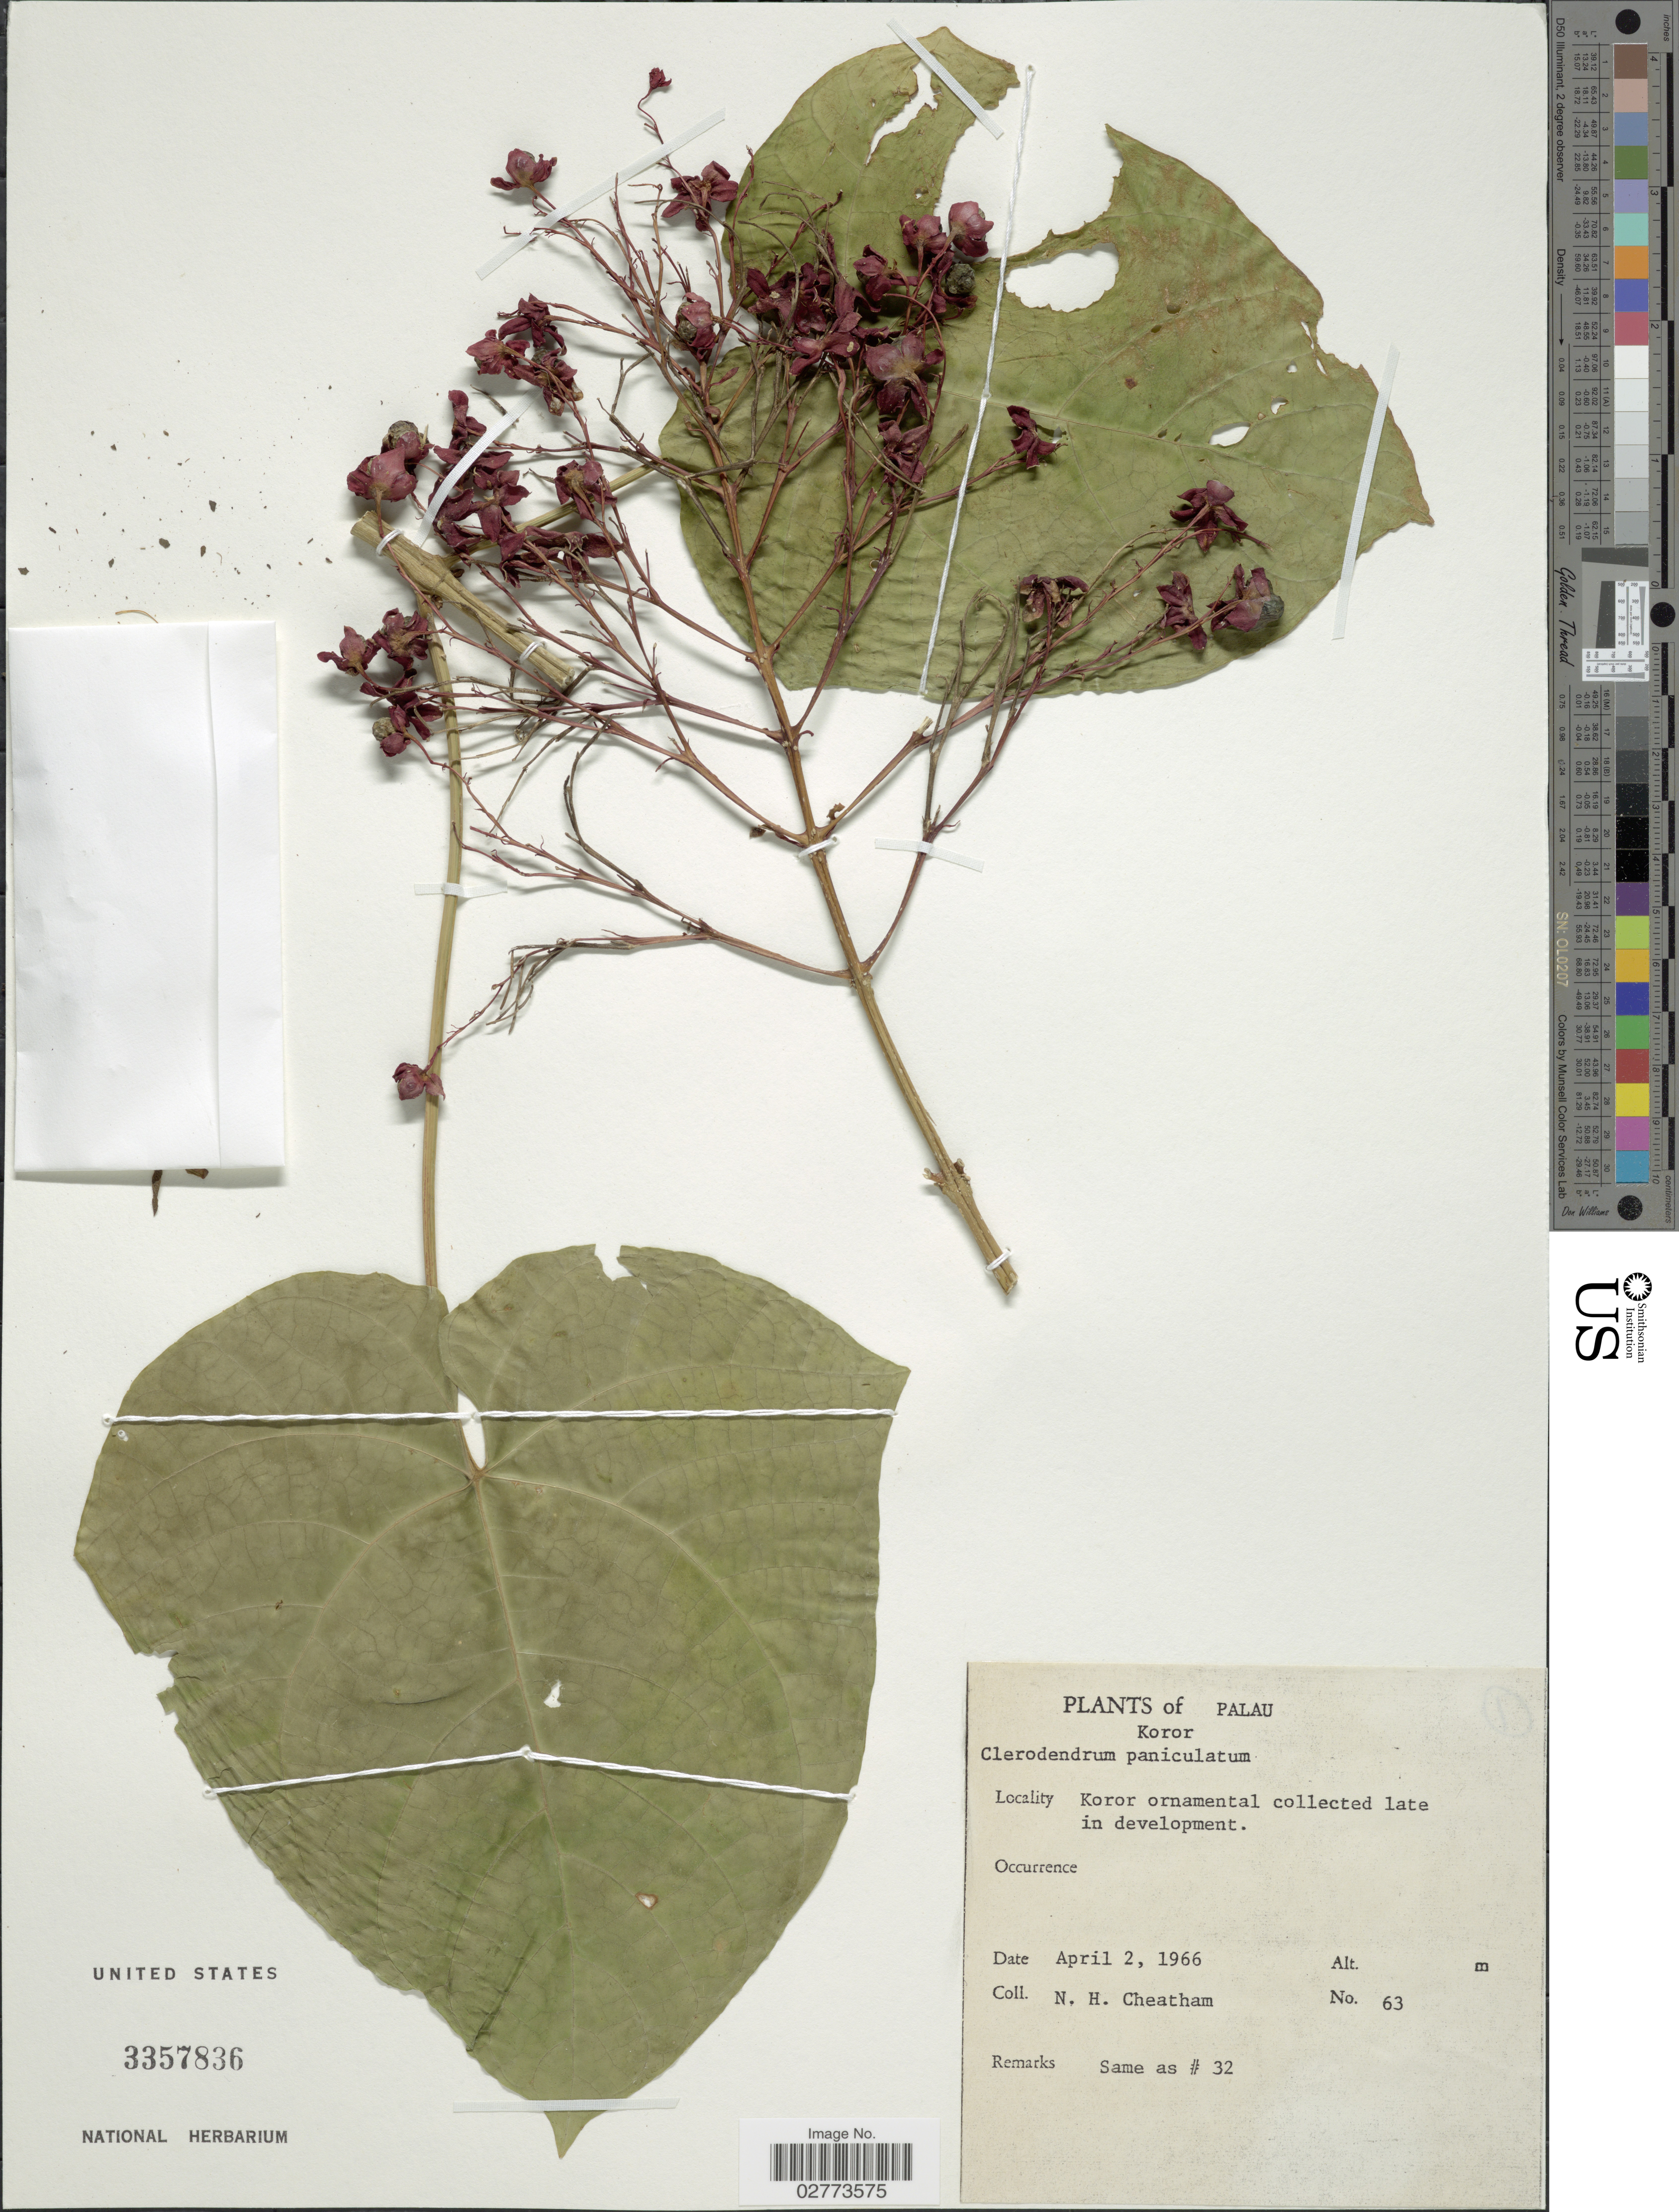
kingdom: Plantae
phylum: Tracheophyta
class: Magnoliopsida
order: Lamiales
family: Lamiaceae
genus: Clerodendrum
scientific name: Clerodendrum paniculatum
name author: L.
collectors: N. H. Cheatham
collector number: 63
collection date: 1966-04-02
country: Palau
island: Oreor [Koror]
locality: Palau. Koror. Koror ornamental collected late in development.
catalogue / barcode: US 3357836